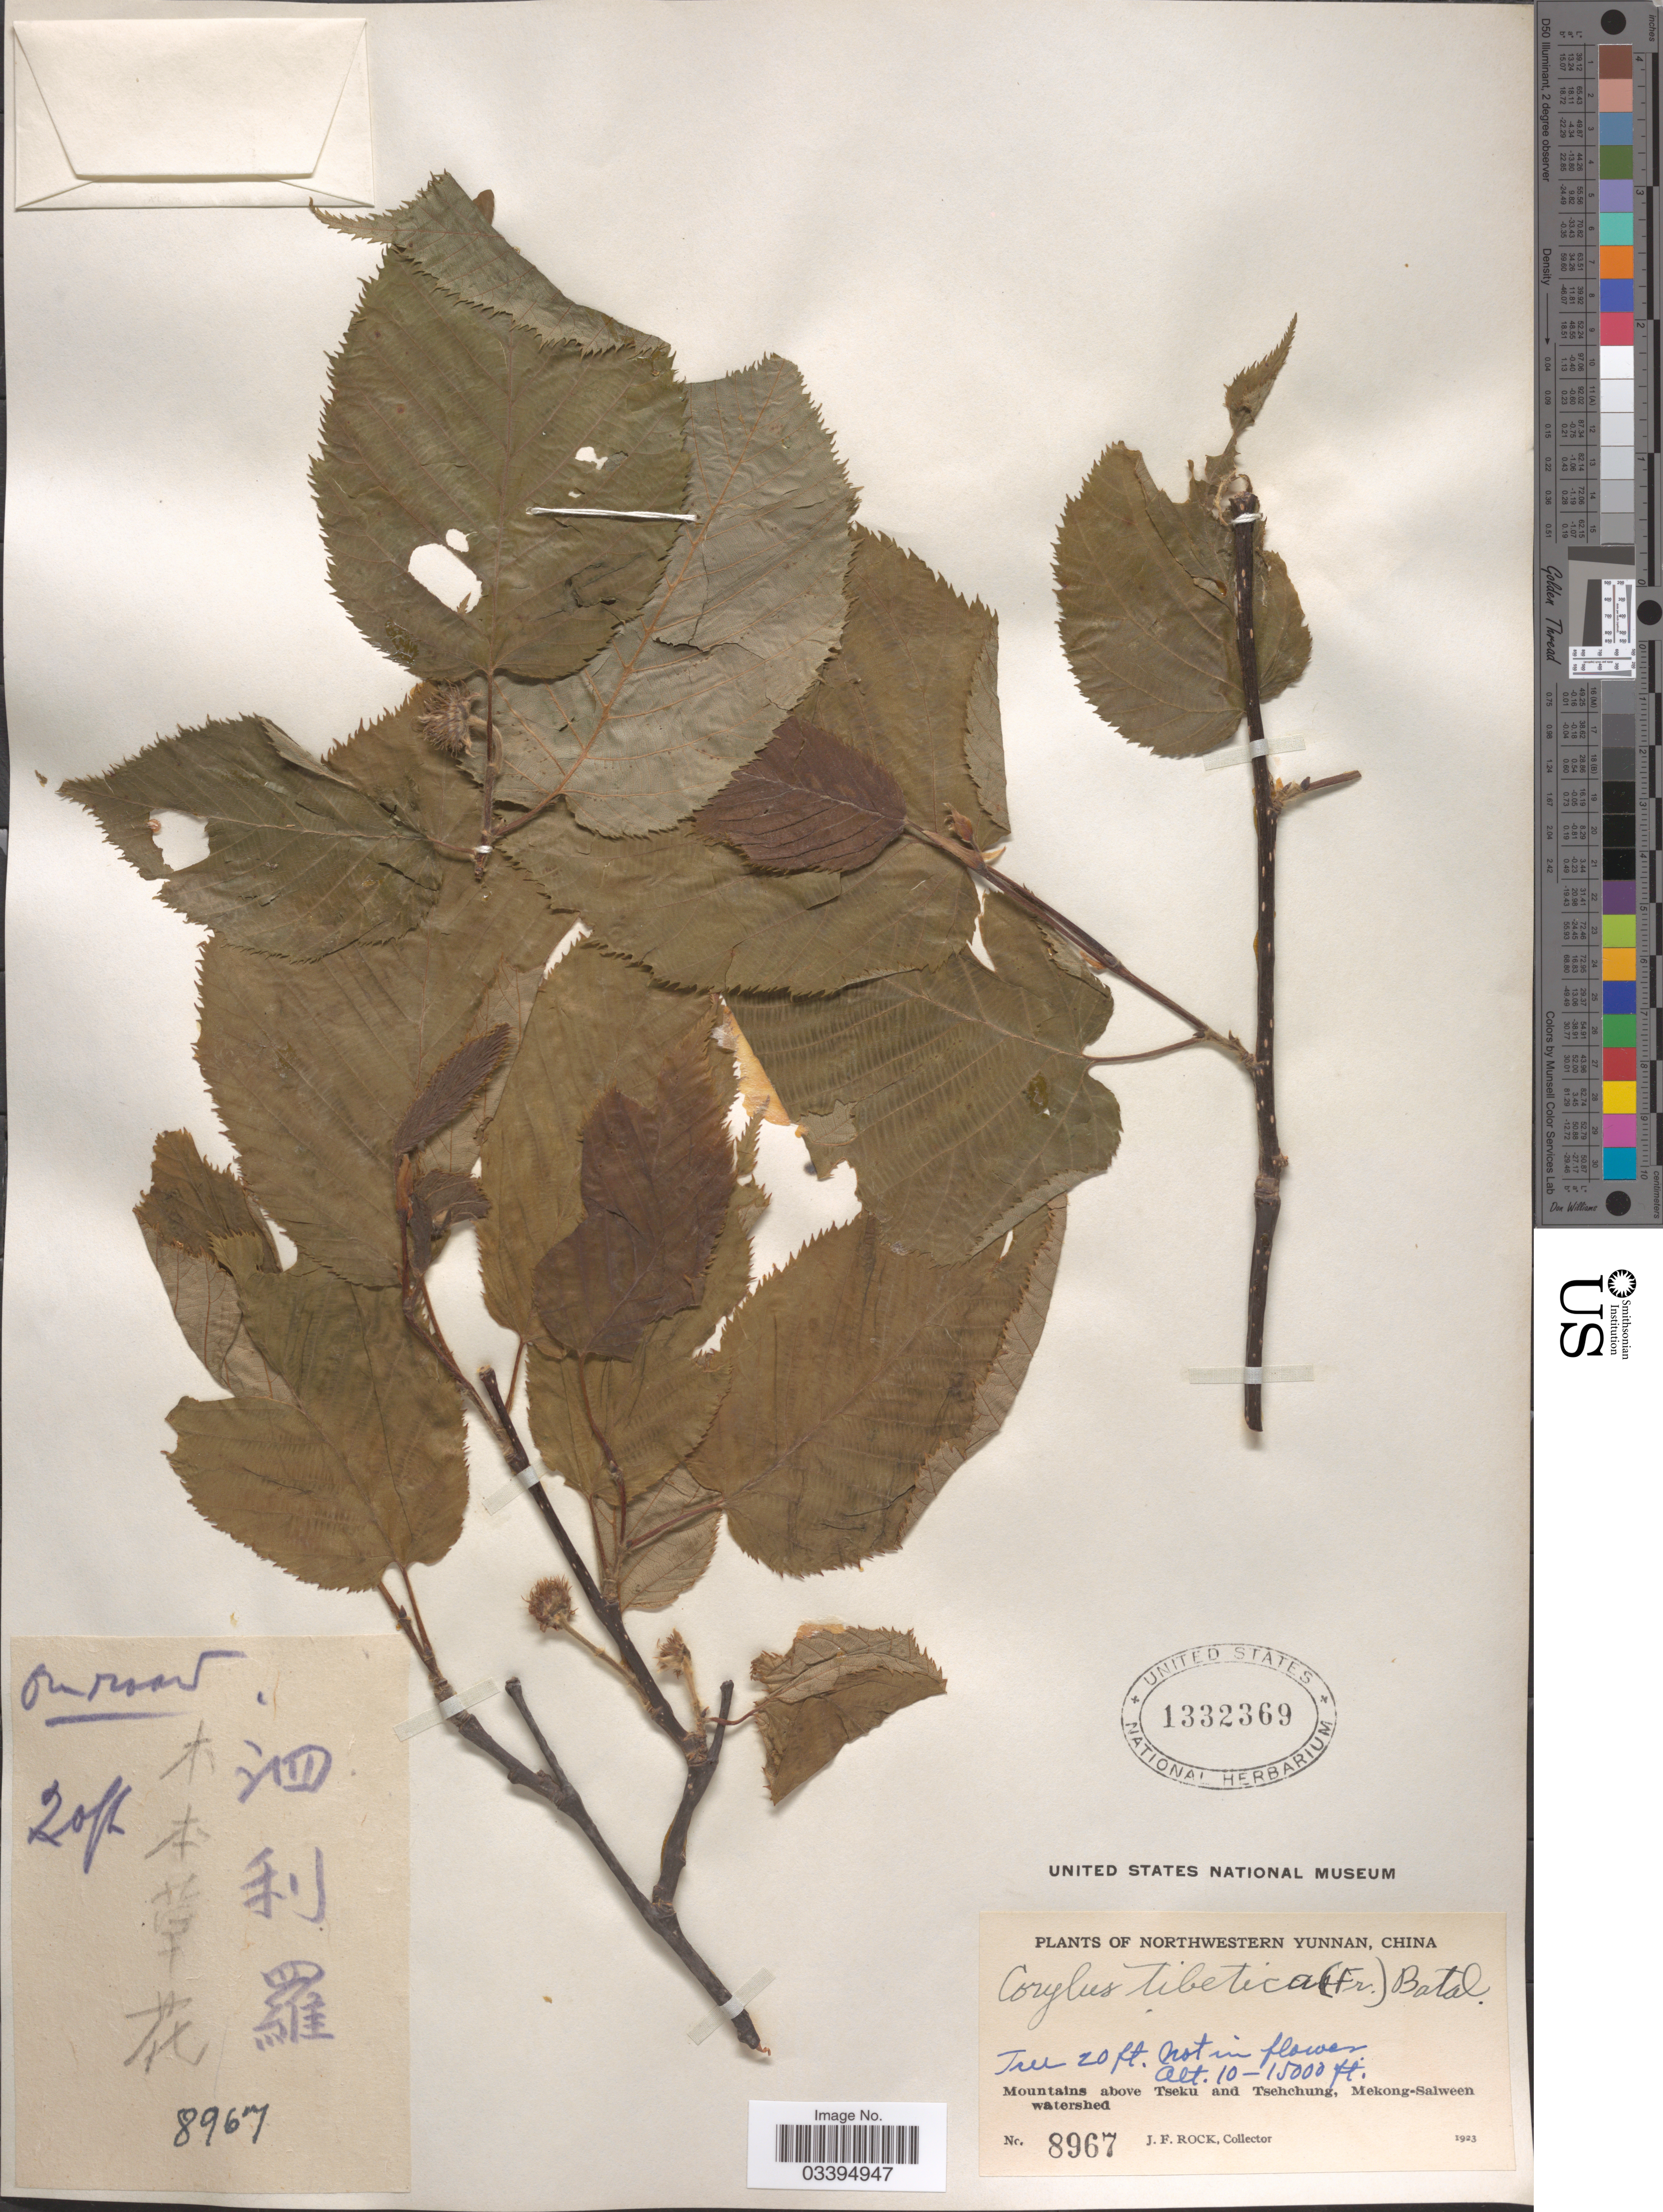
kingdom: Plantae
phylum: Tracheophyta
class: Magnoliopsida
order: Fagales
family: Betulaceae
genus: Corylus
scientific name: Corylus tibetica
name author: Batalin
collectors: J. Rock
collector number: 8967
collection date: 1923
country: China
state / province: Yunnan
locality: Northwestern Yunnan. Mountains above Tseku and Tsehchung, Mekong-Salween watershed.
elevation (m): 3048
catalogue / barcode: US 1332369